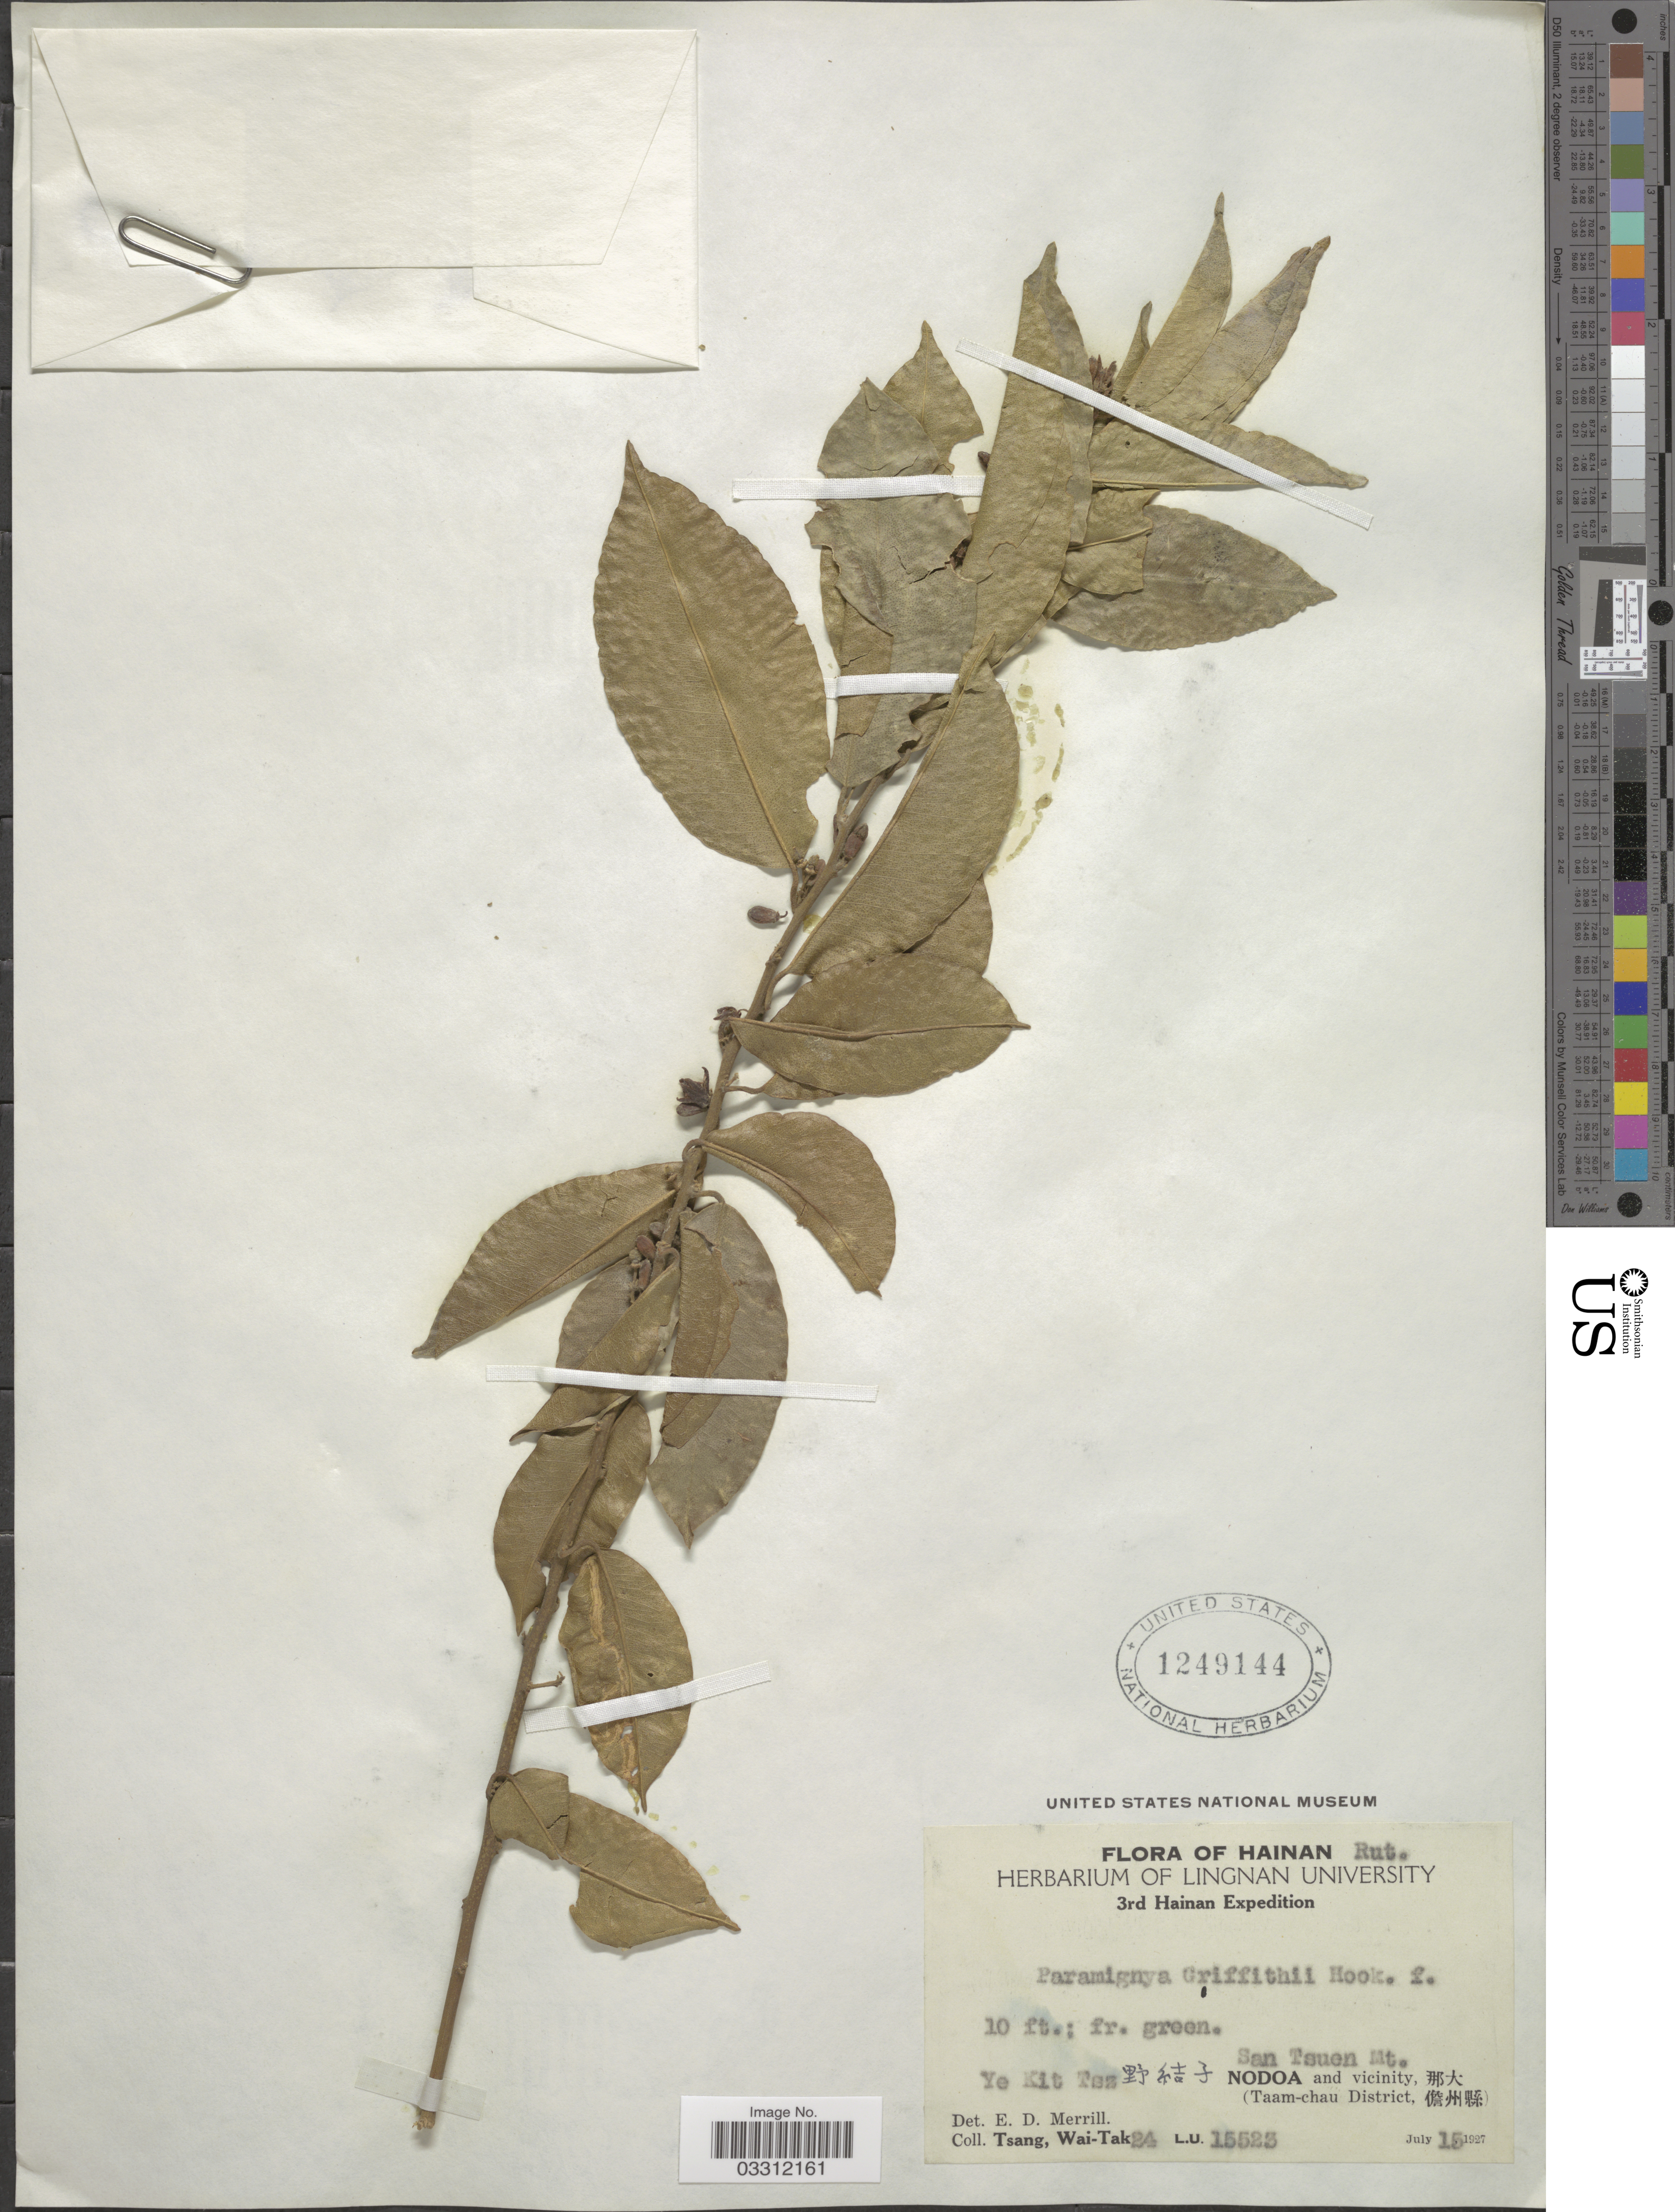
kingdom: Plantae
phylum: Tracheophyta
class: Magnoliopsida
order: Sapindales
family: Rutaceae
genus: Paramignya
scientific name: Paramignya griffithii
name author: Hook. f.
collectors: W. T. Tsang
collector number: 24/L.U.15523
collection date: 1927-07-15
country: China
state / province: Hainan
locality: YKt Tsz, San Tsuen Mt., Nodoa and vicinity, (Taam-chau District.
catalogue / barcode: US 1249144